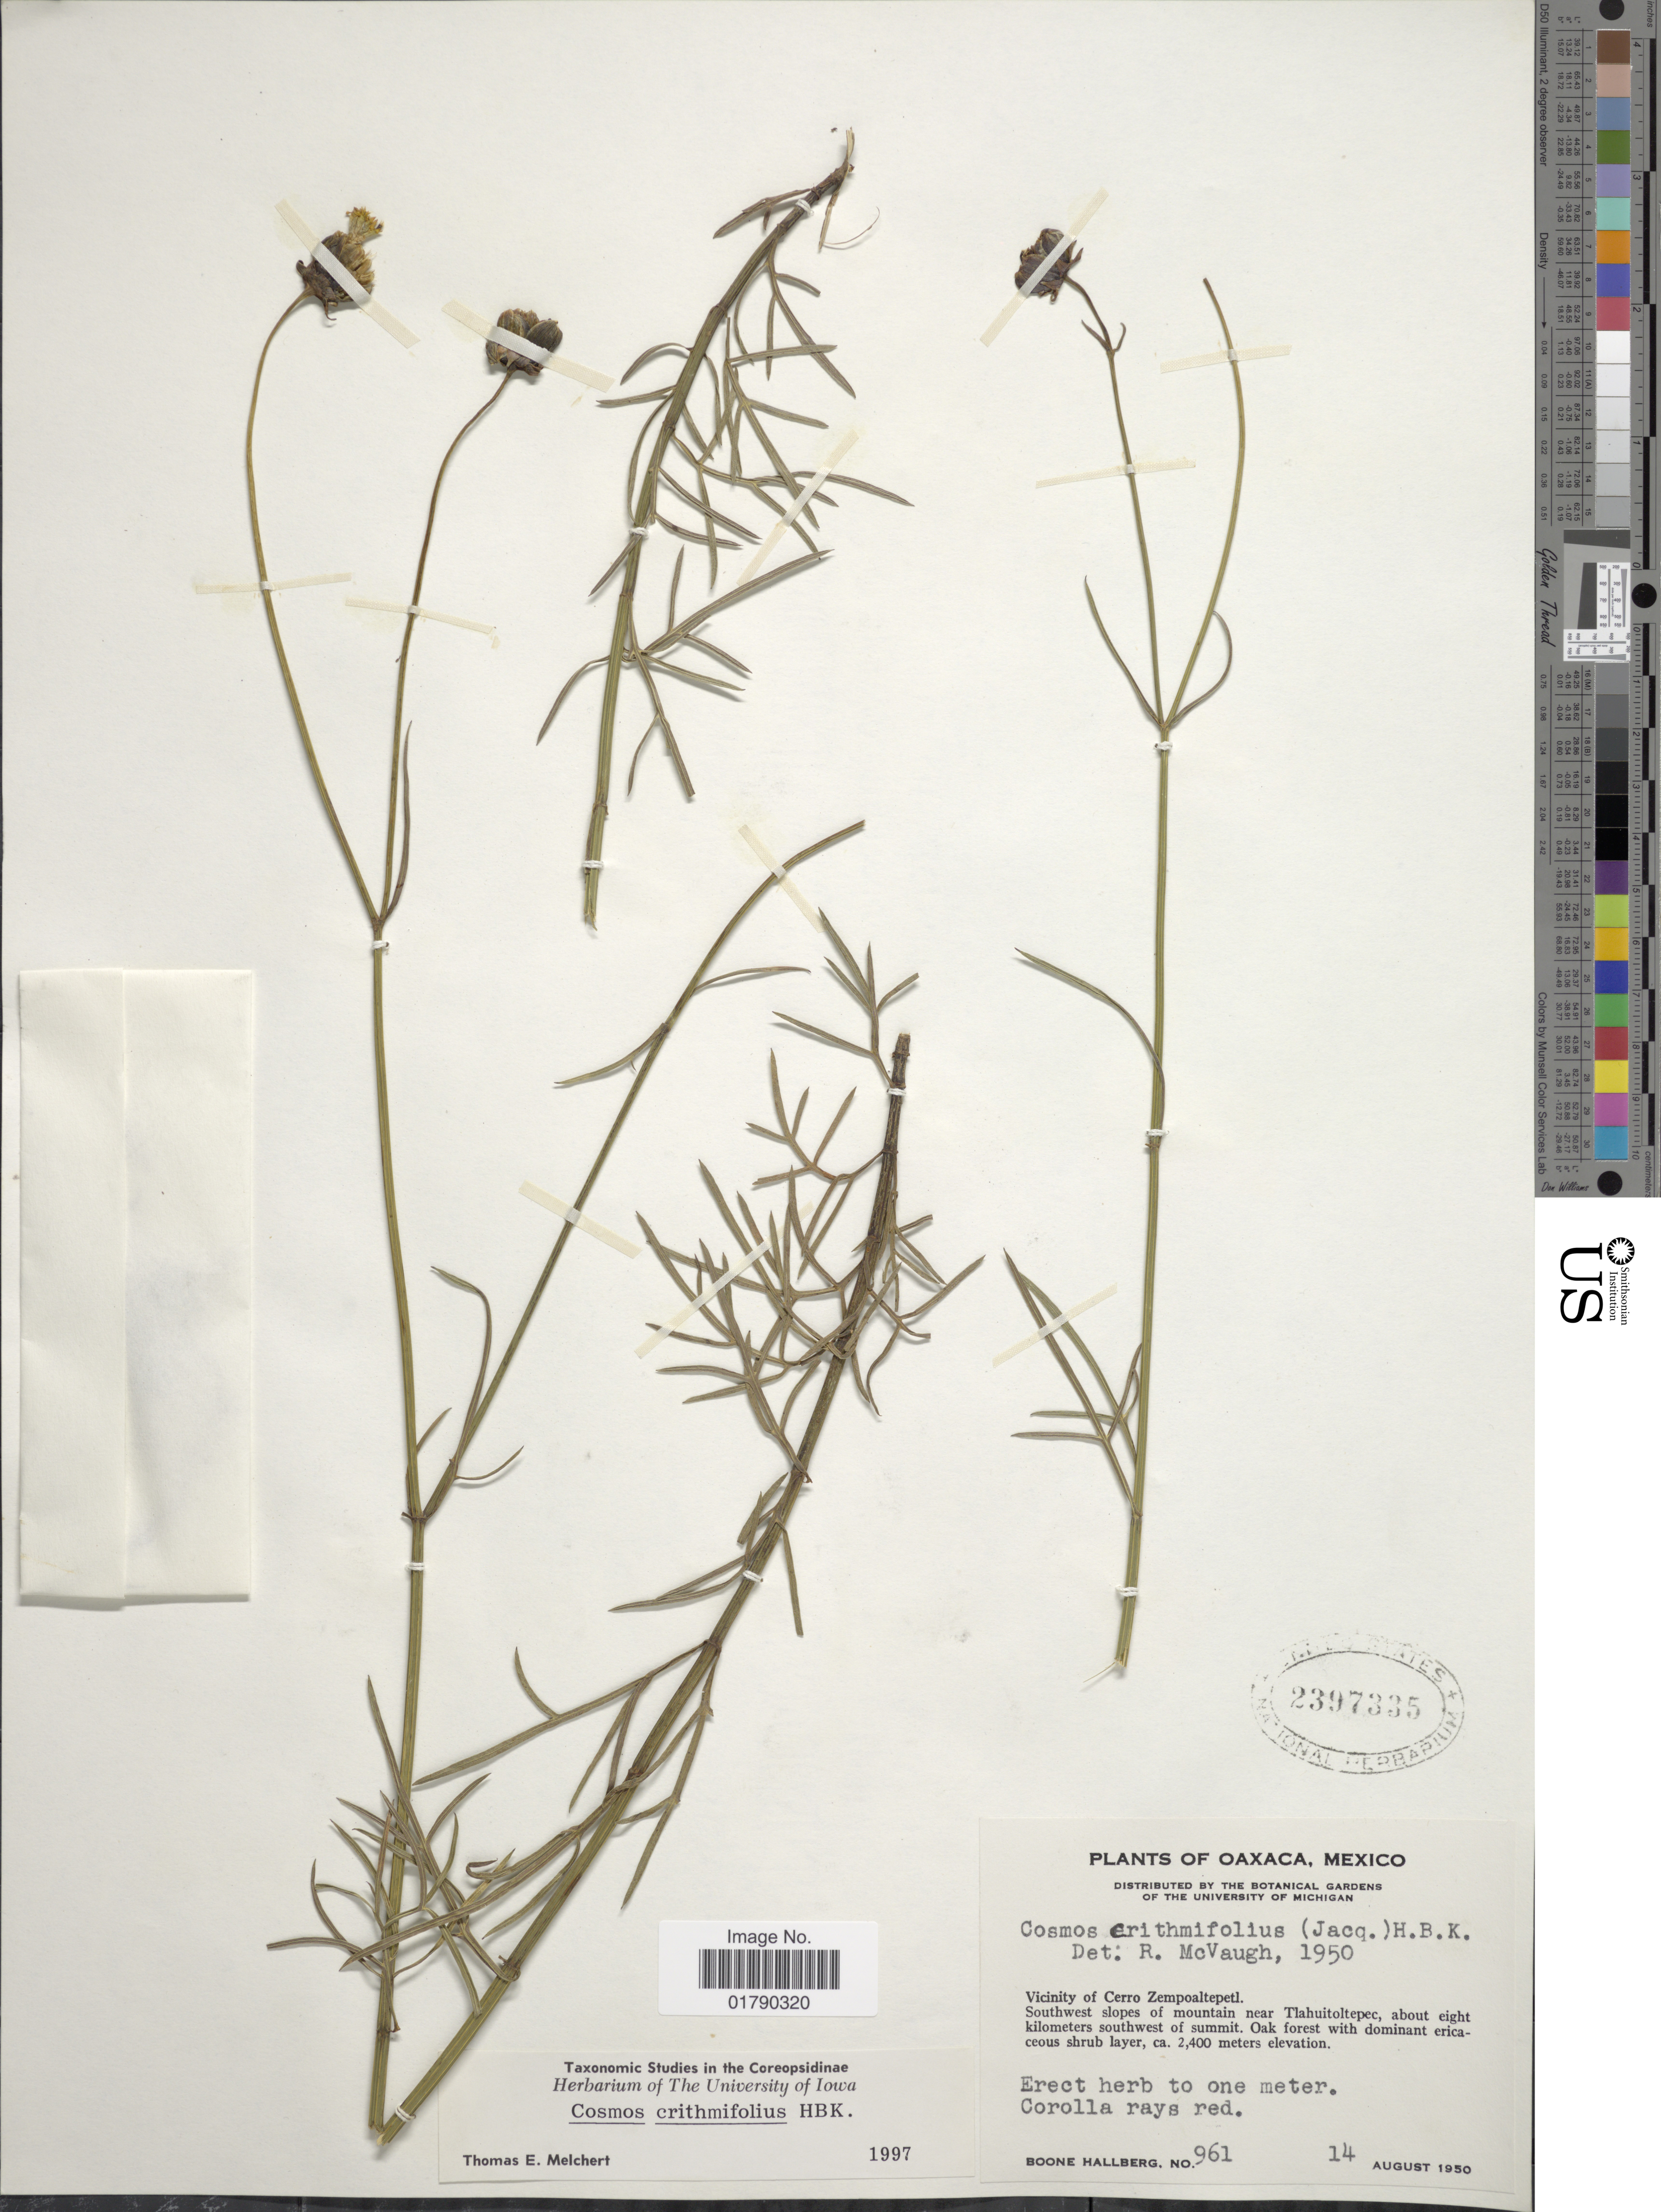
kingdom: Plantae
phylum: Tracheophyta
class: Magnoliopsida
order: Asterales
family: Asteraceae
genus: Cosmos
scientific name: Cosmos crithmifolius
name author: Kunth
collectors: B. Hallberg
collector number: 961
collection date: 1950-08-14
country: Mexico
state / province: Oaxaca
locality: Vicinity of Cerro Zempoaltepetl, southwest slopes of mountain near Tlahuitoltepec, about eight kilometers southwest of summit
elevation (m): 2400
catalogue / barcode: US 2397335